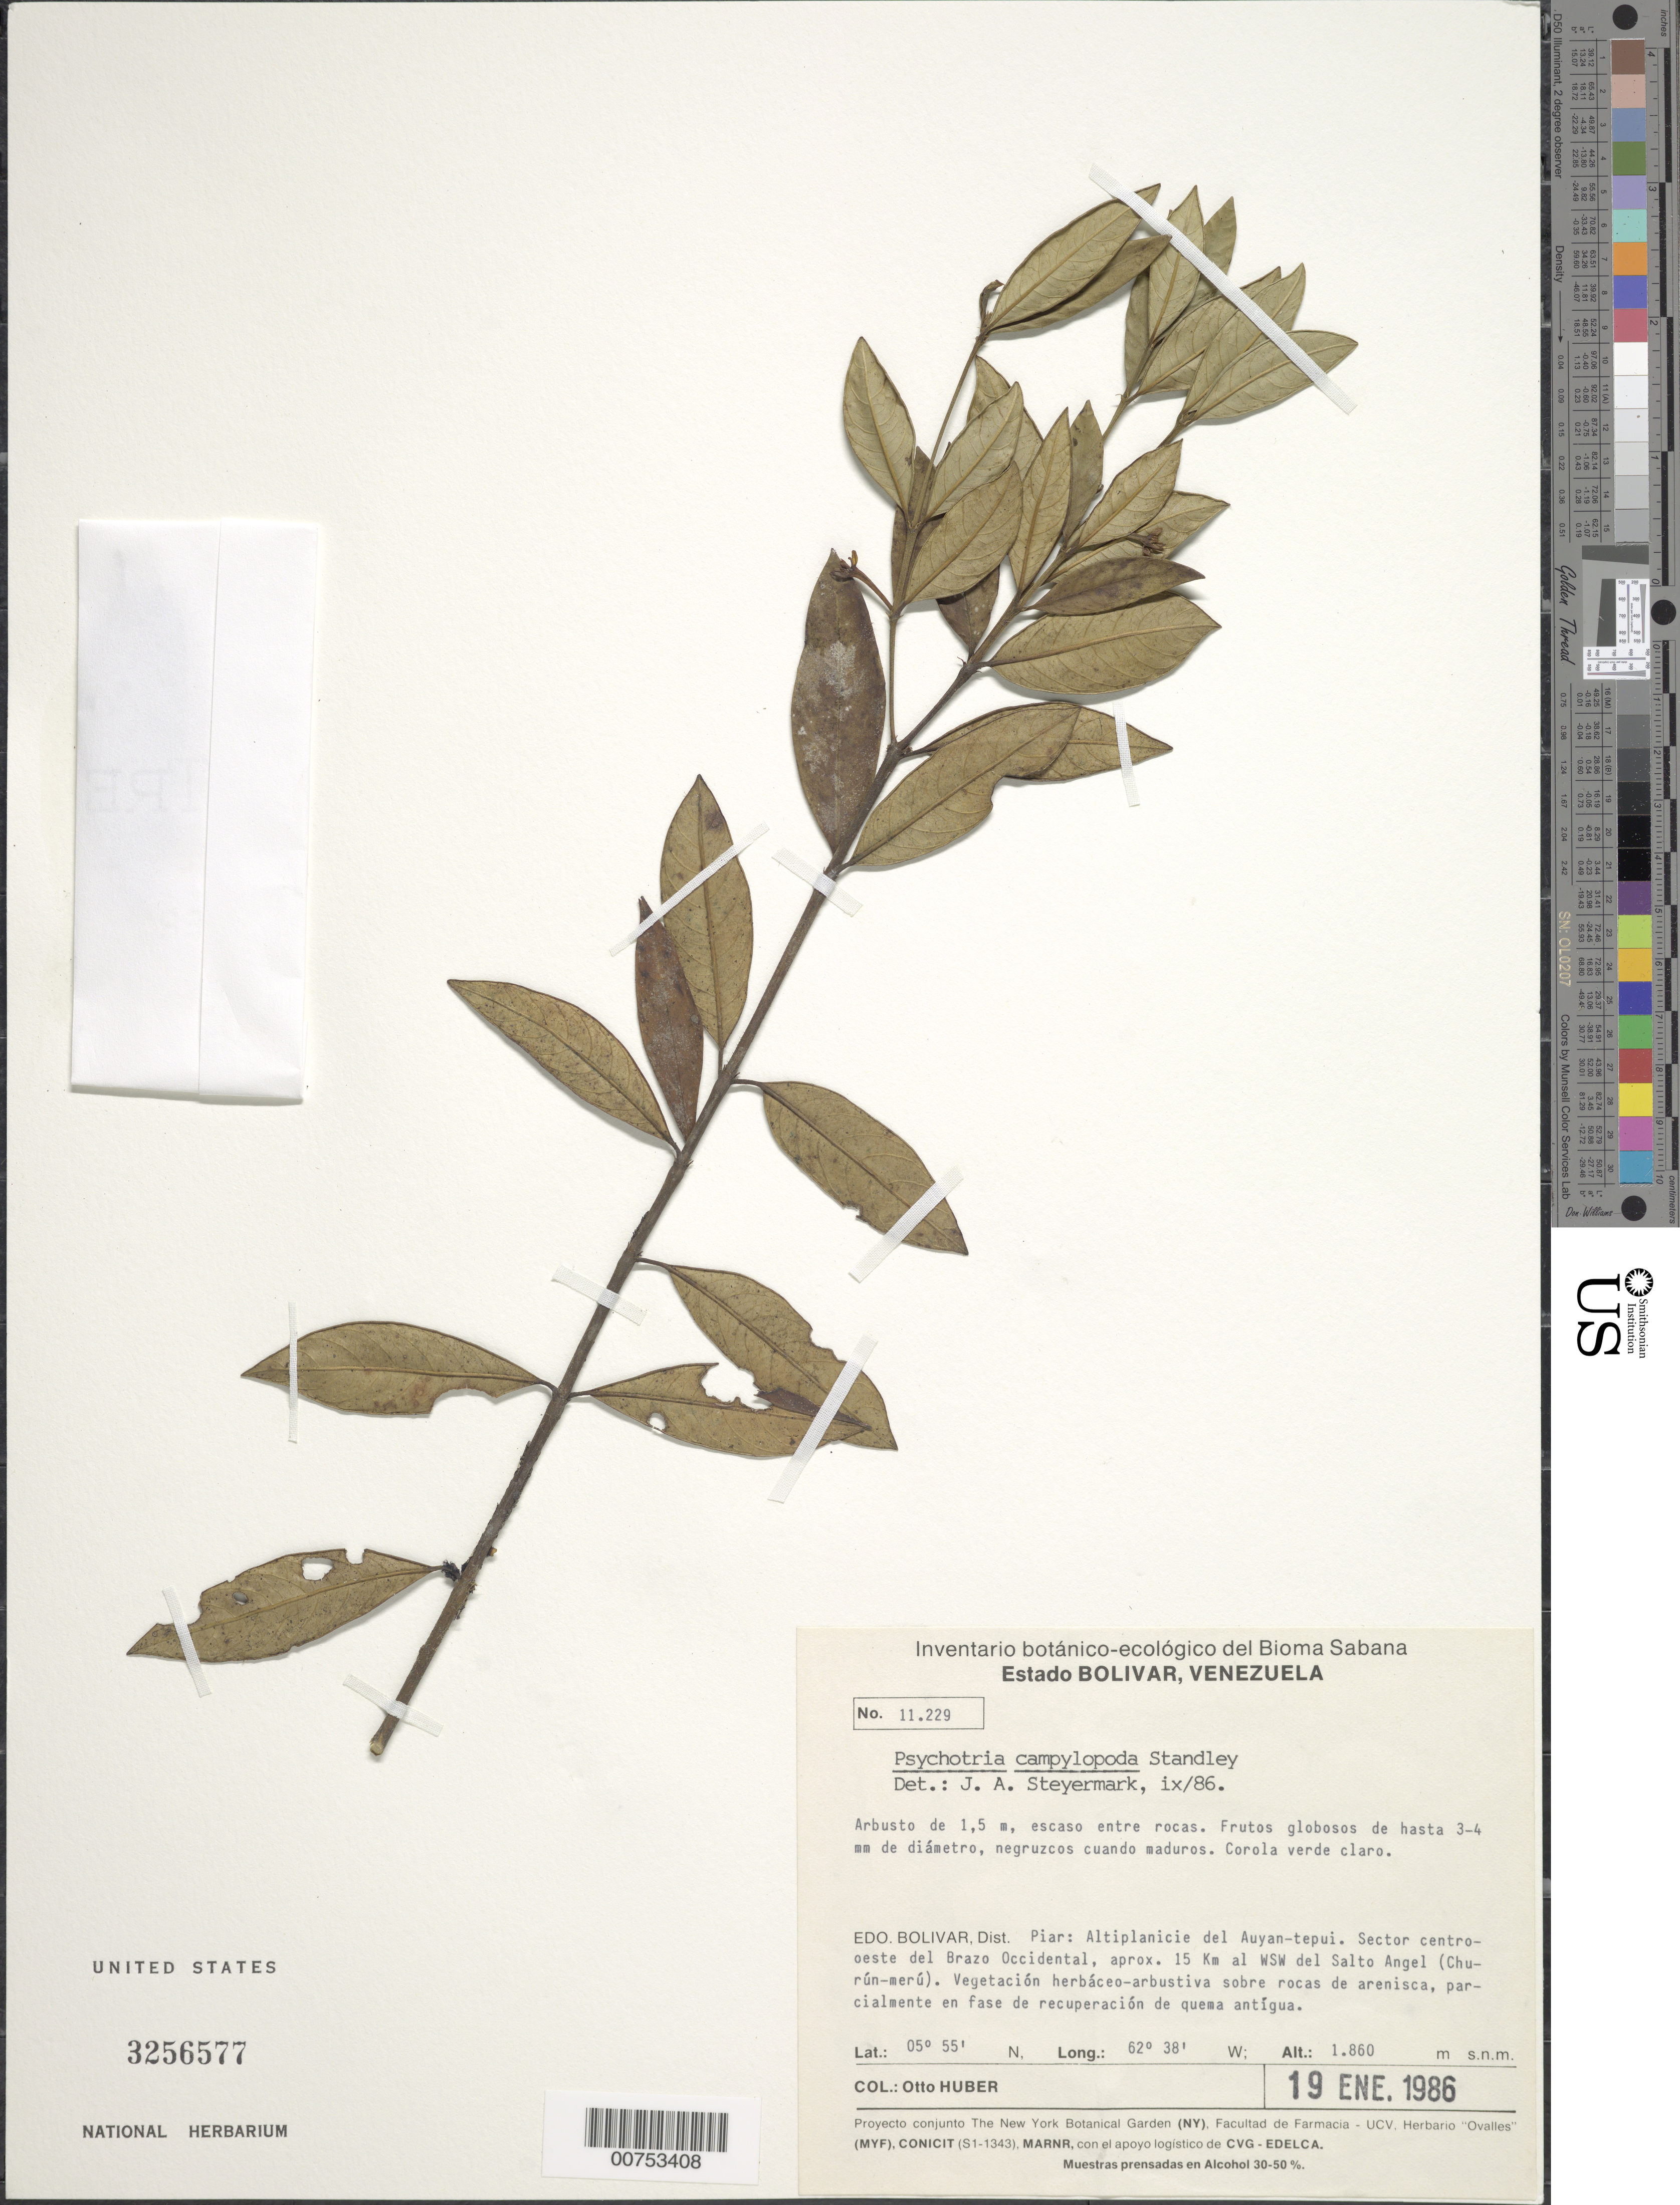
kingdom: Plantae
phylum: Tracheophyta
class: Magnoliopsida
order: Gentianales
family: Rubiaceae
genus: Psychotria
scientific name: Psychotria campylopoda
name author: Standl.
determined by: Steyermark, Julian A., (VEN)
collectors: O. Huber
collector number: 11229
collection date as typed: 19-Jan-86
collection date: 1986-01-19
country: Venezuela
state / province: Bolívar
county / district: Piar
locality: Auyan-tepuí, centro-oeste del Brazo Occidental, 15 km WSW Salto Angel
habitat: Entre rocas; vegetación herbaceo-arbustiva sobre rocas de arenisca, parcialmente en fase de recuperaceion de quema antigua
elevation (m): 1860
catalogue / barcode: US 3256577